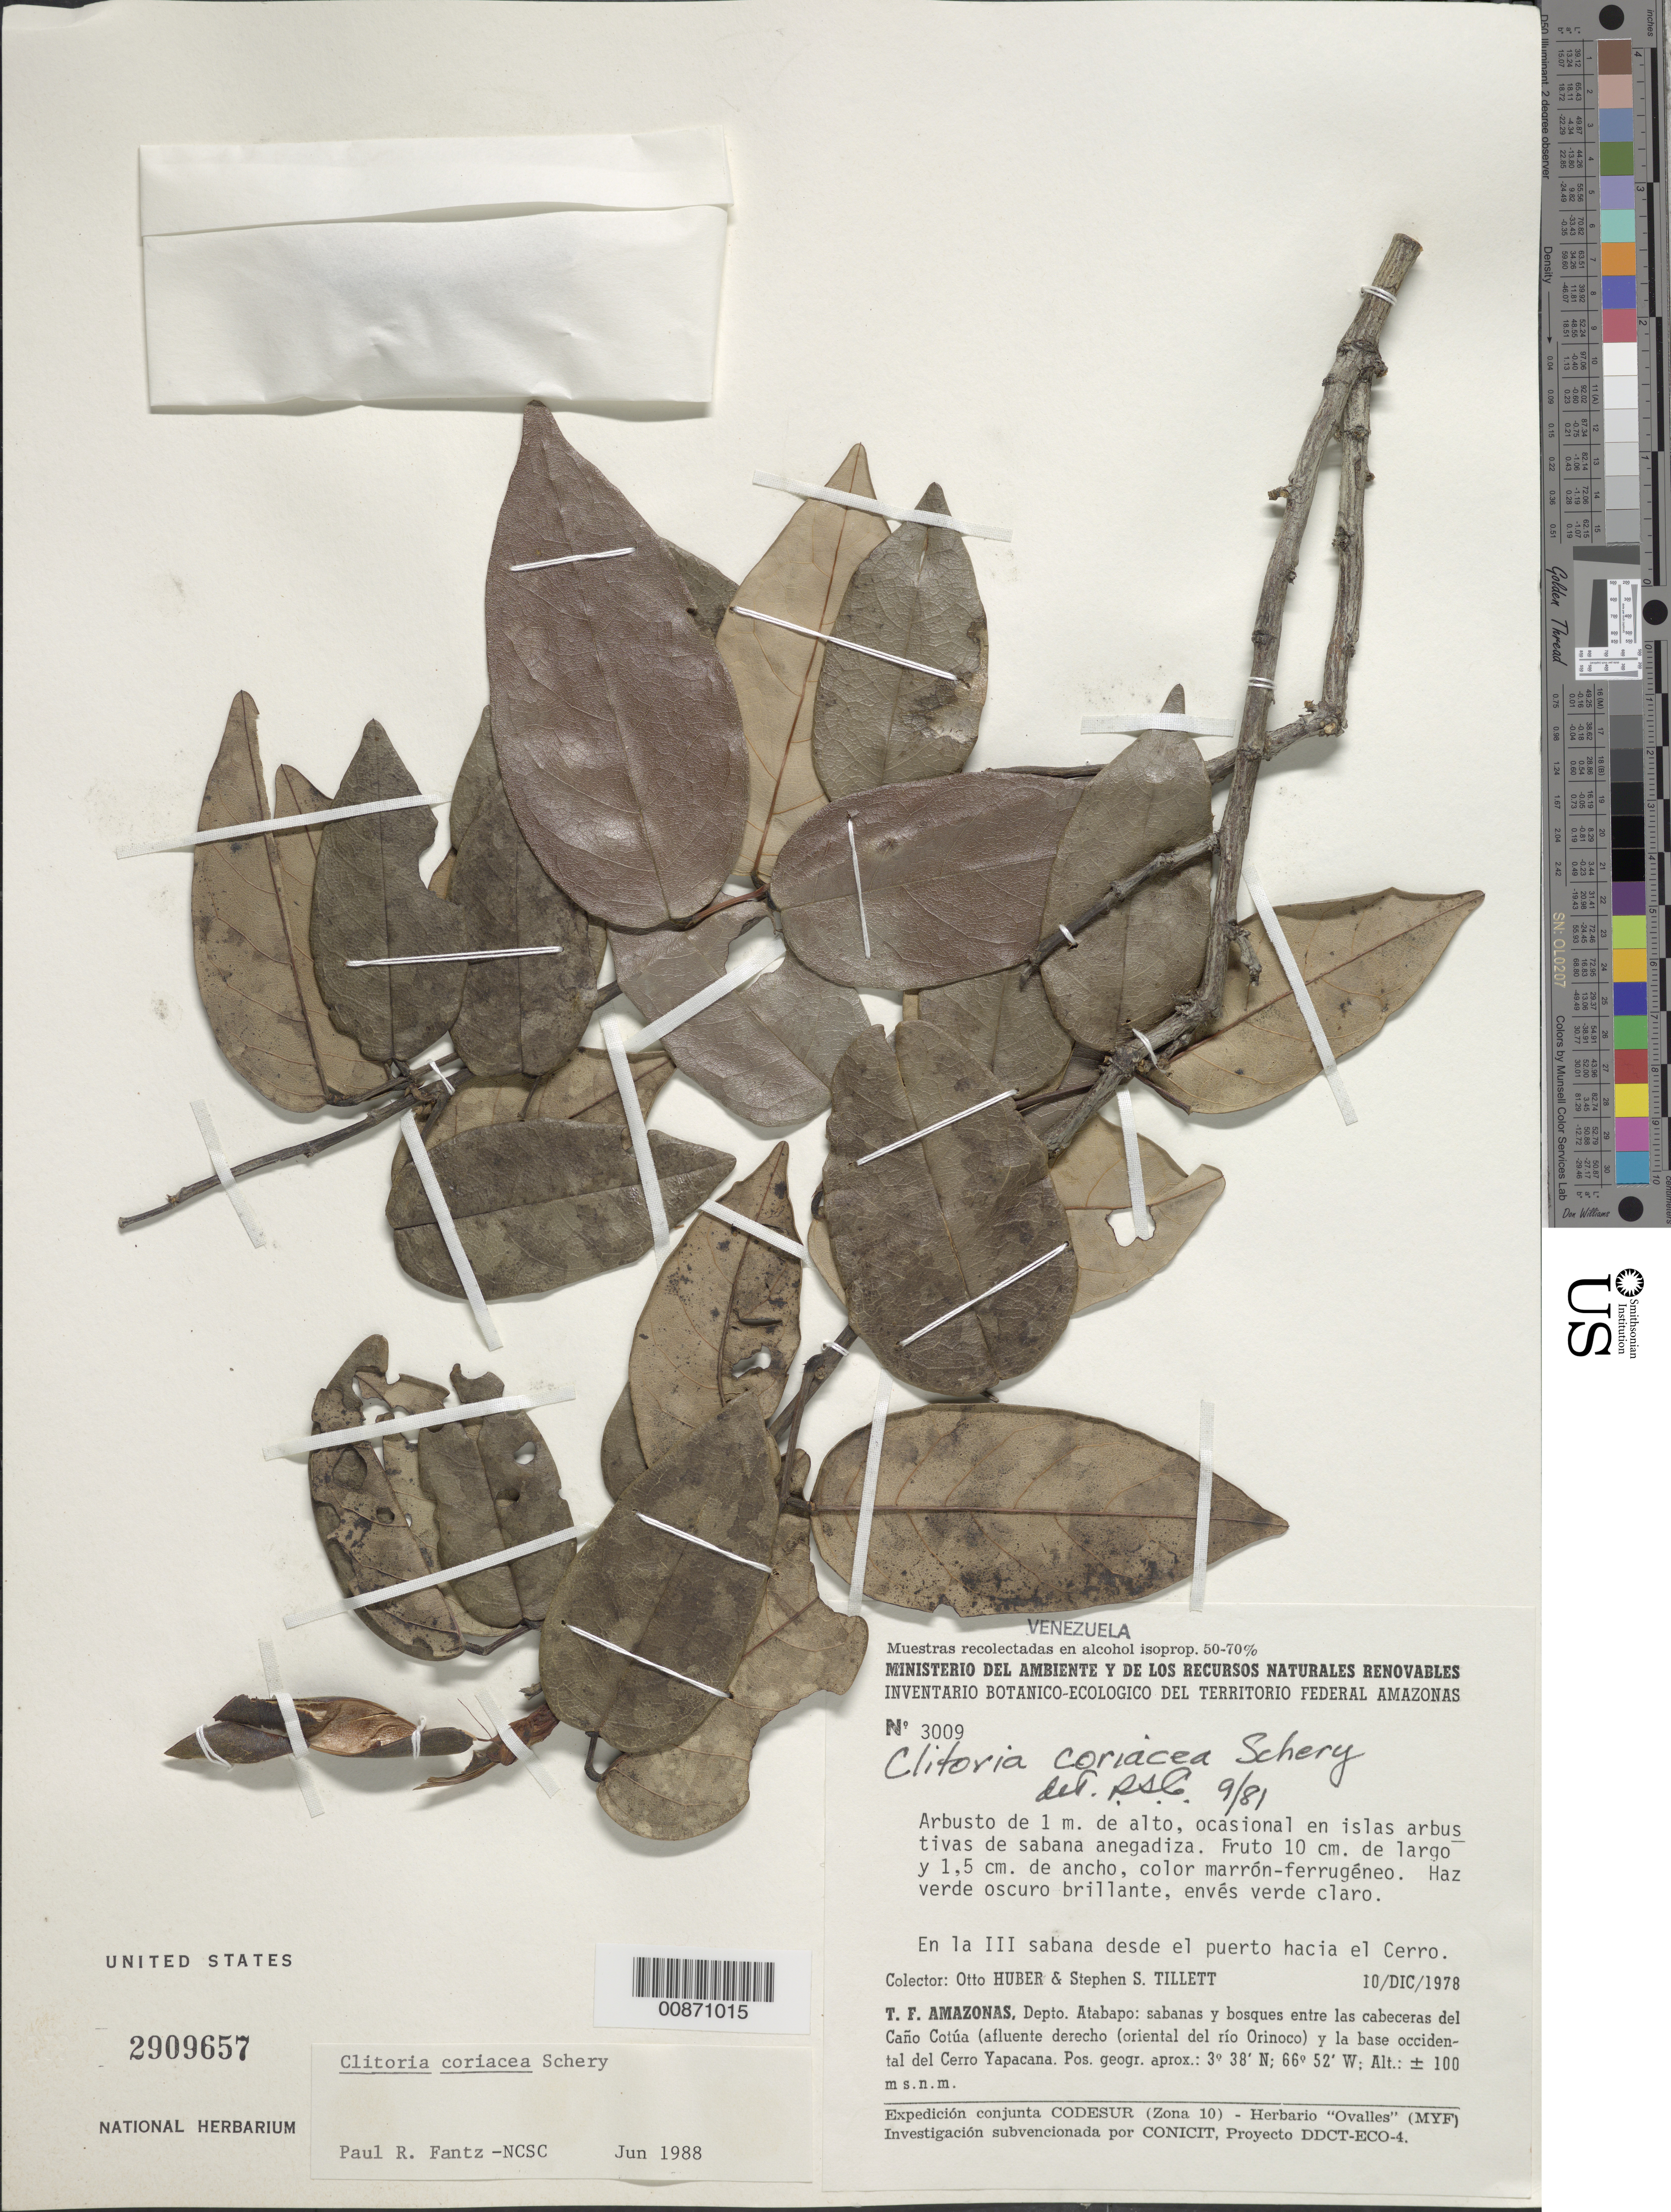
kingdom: Plantae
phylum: Tracheophyta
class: Magnoliopsida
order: Fabales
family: Fabaceae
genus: Clitoria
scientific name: Clitoria coriacea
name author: Schery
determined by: Fantz, P. R., (FLAS), University of Florida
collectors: O. Huber & S. S. Tillett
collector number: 3009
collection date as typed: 10-Dec-78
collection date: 1978-12-10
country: Venezuela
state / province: Amazonas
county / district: Atabapo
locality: Caño Cotua cabeceras (afluente derecho oriental del Río Orinoco) a la base O del Cerro Yapacána.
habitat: Sabanas y bosques; en islas arbustivas de sabana anegadiza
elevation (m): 100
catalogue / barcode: US 2909657